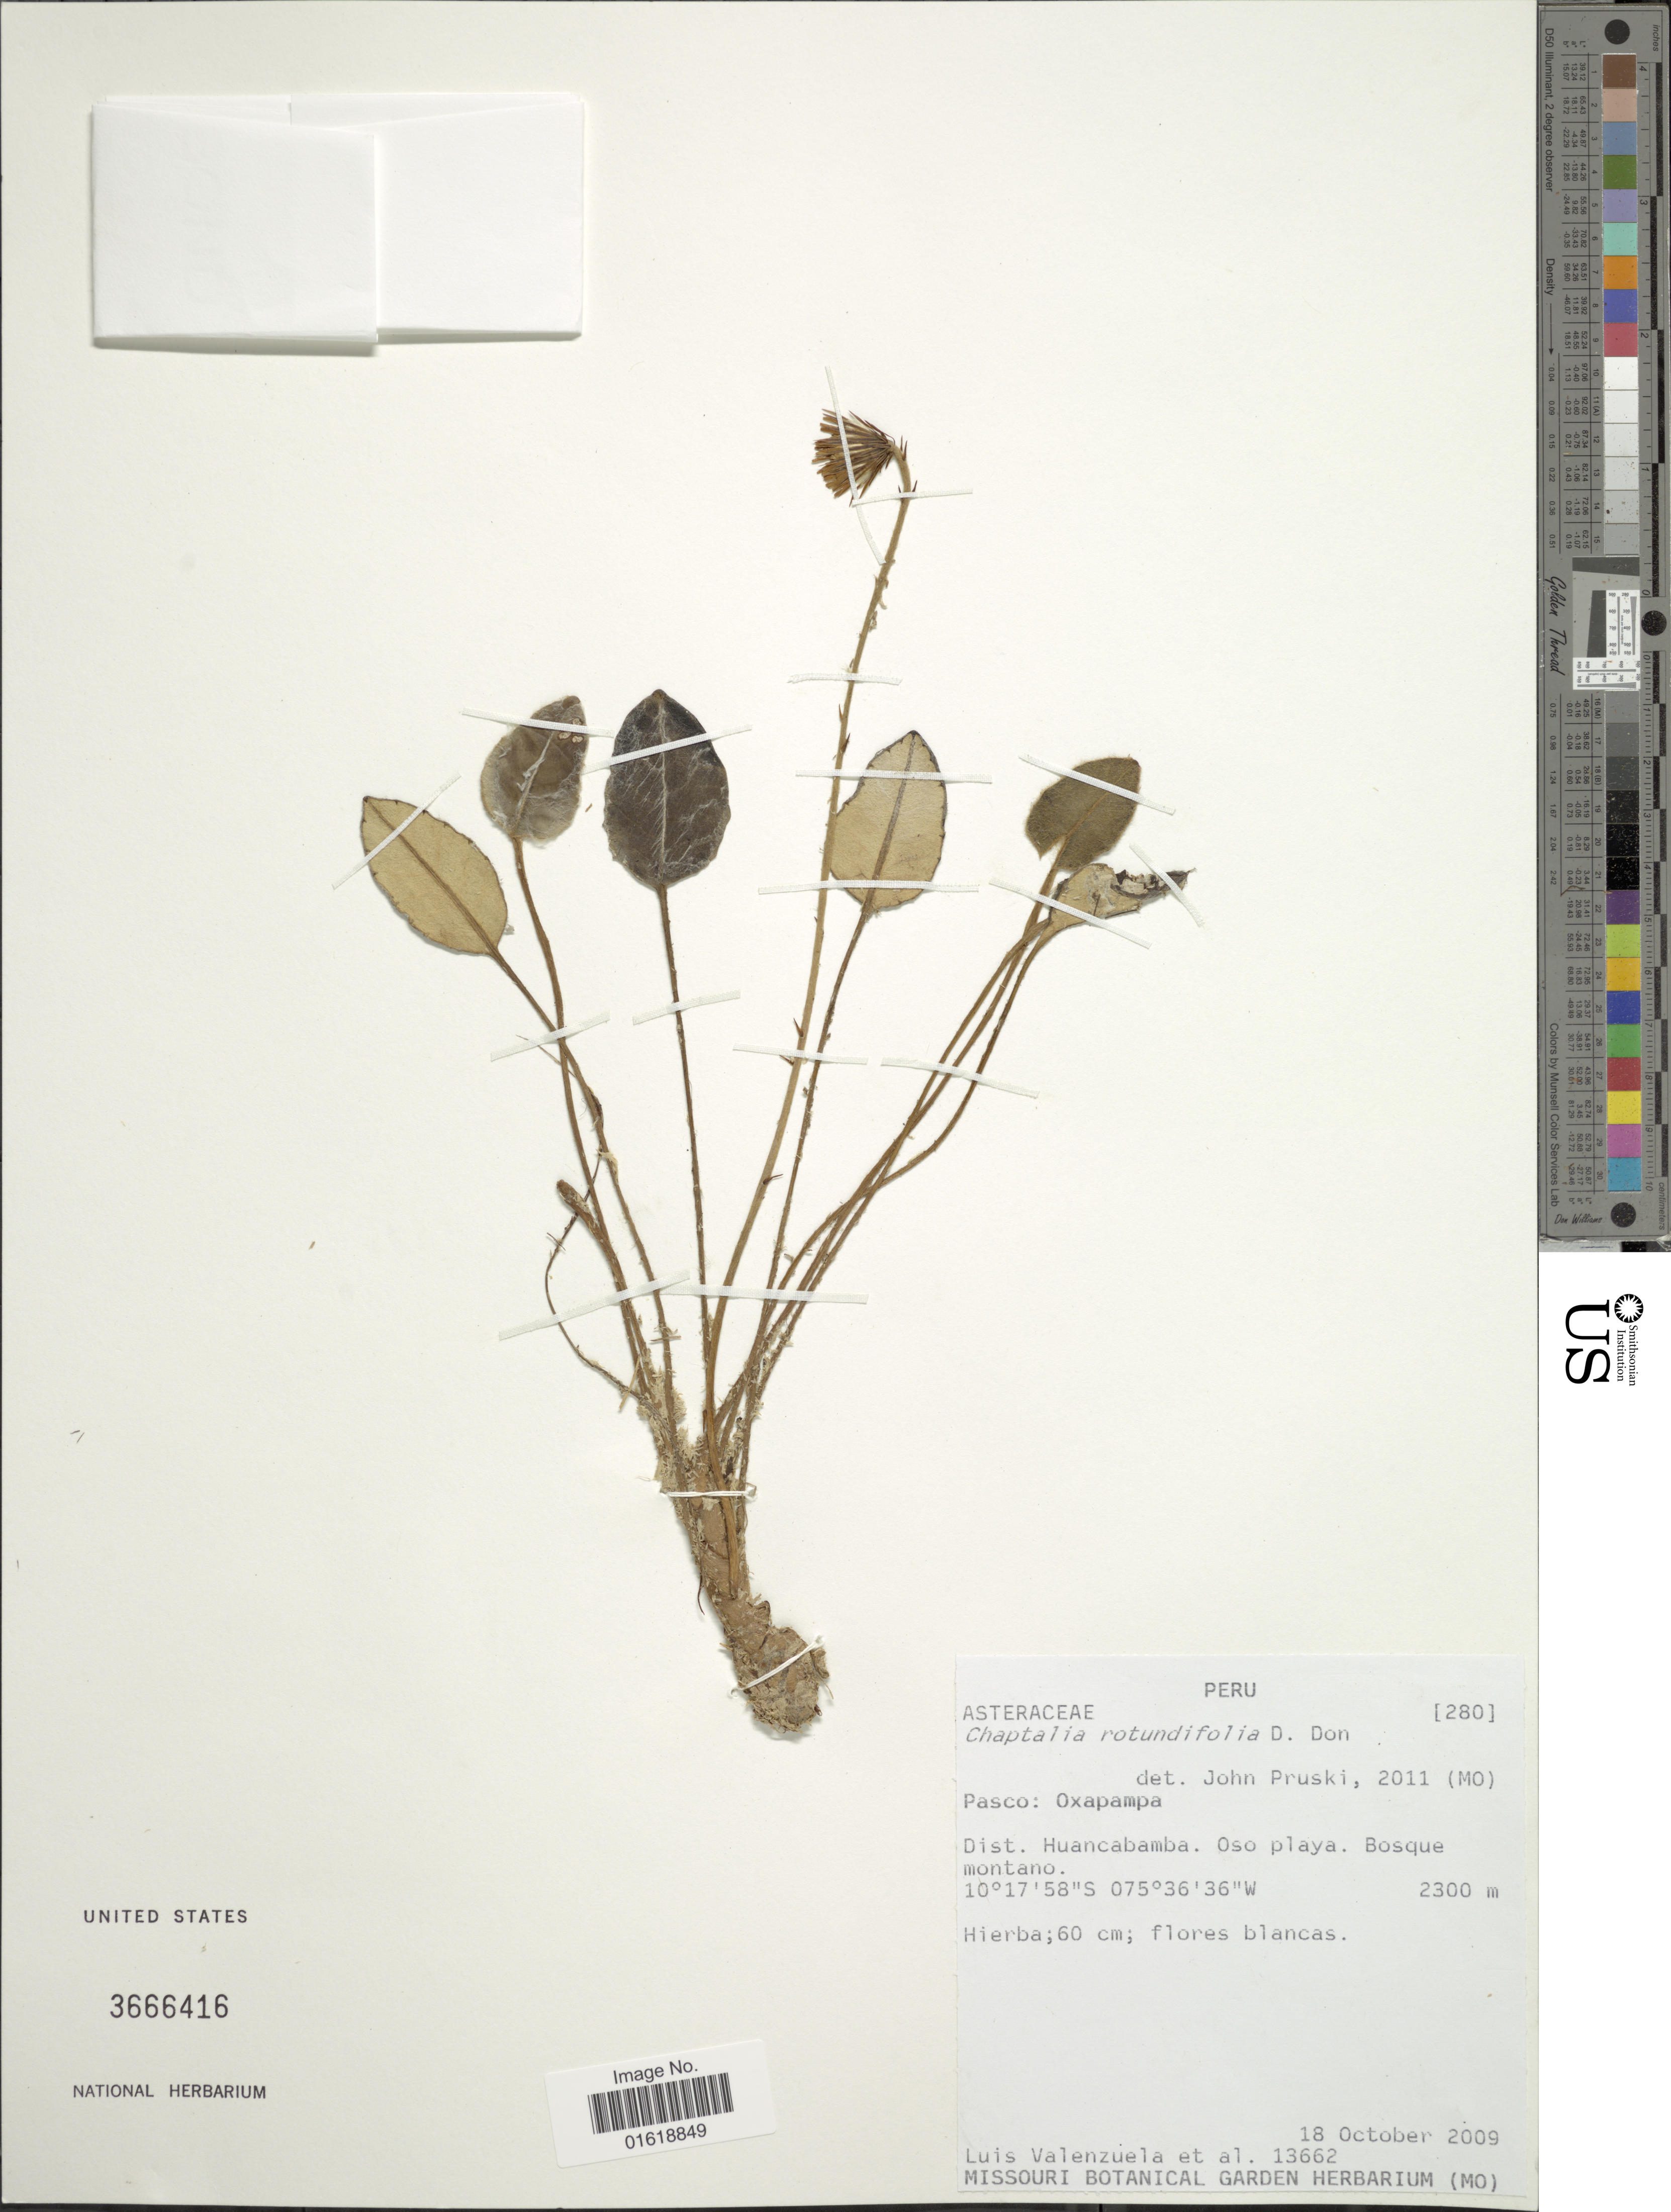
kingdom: Plantae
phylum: Tracheophyta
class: Magnoliopsida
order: Asterales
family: Asteraceae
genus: Chaptalia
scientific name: Chaptalia rotundifolia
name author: D. Don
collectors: L. Valenzuela & et al.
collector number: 13662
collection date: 2009-10-18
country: Peru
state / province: Pasco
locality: Pasco: Oxapampa. Dist. Huancabamba. Oso playa. Bosque montano.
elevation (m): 2300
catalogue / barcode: US 3666416